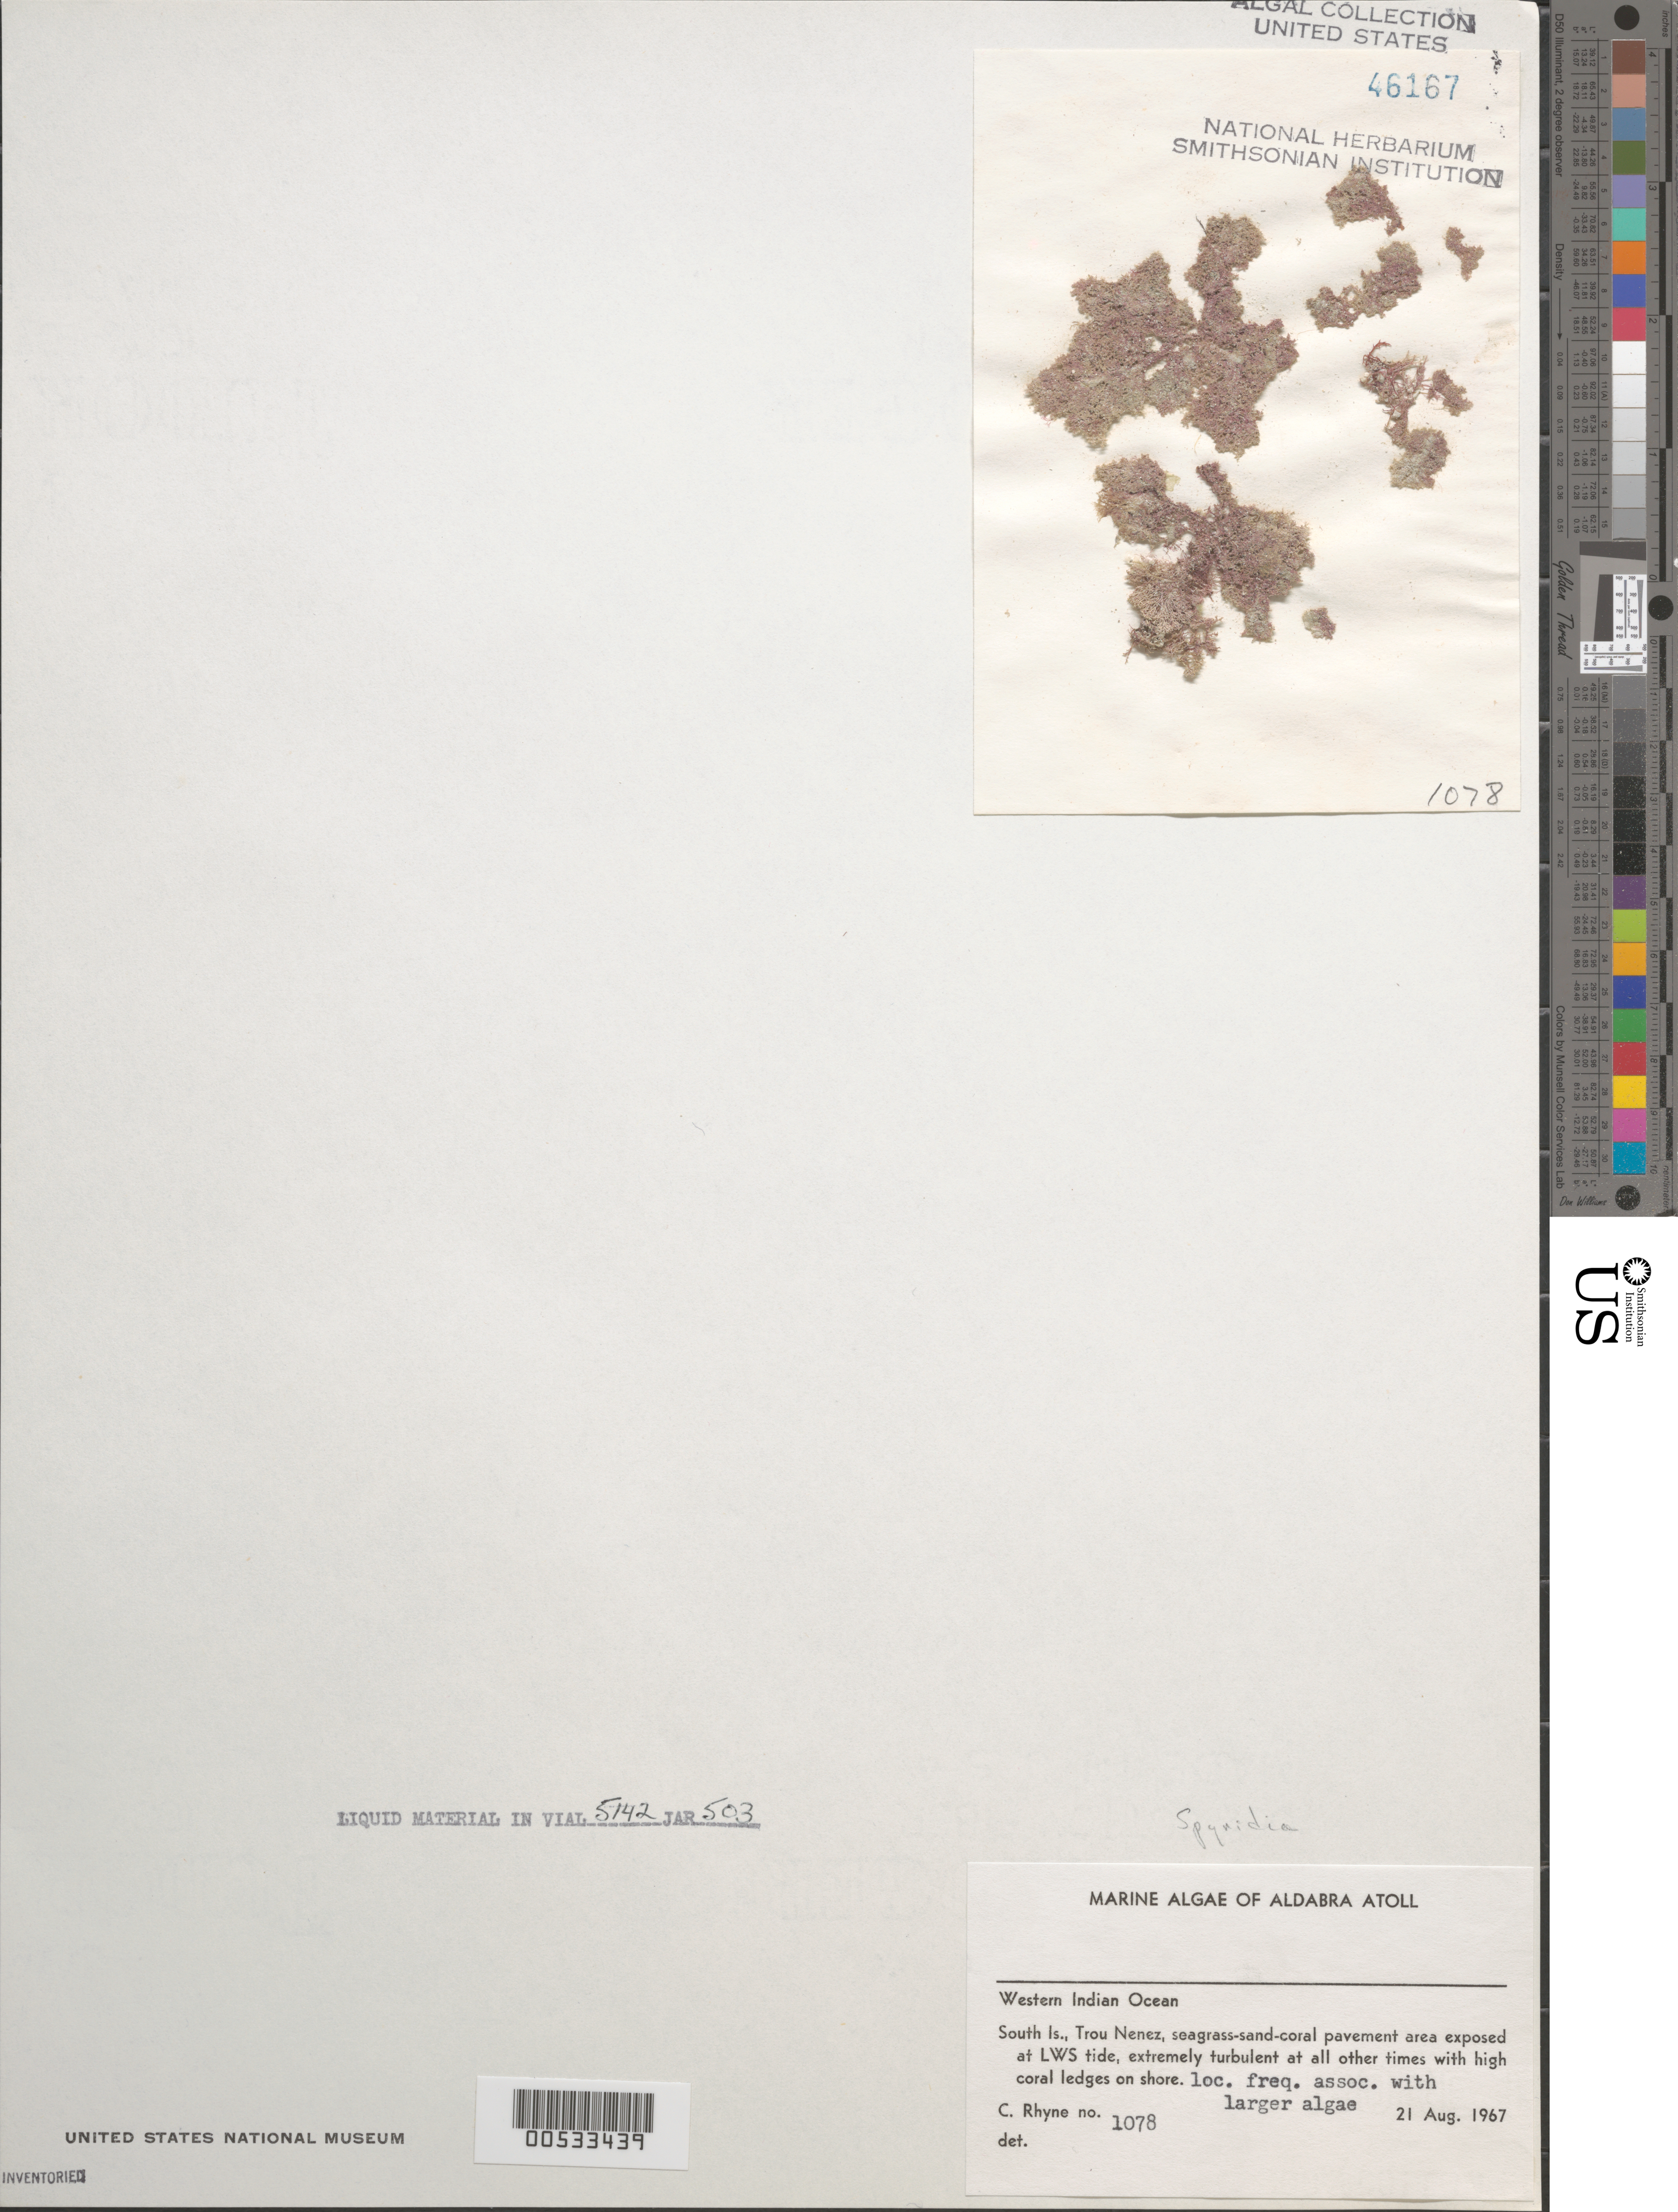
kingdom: Plantae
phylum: Rhodophyta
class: Florideophyceae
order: Ceramiales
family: Spyridiaceae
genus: Spyridia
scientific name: Spyridia sp.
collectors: C. Rhyne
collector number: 1078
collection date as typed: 21 Aug 1967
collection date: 1967-08-21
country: Seychelles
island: Aldabra Atoll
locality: Trou Nenez, South Islet.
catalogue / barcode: US 46167